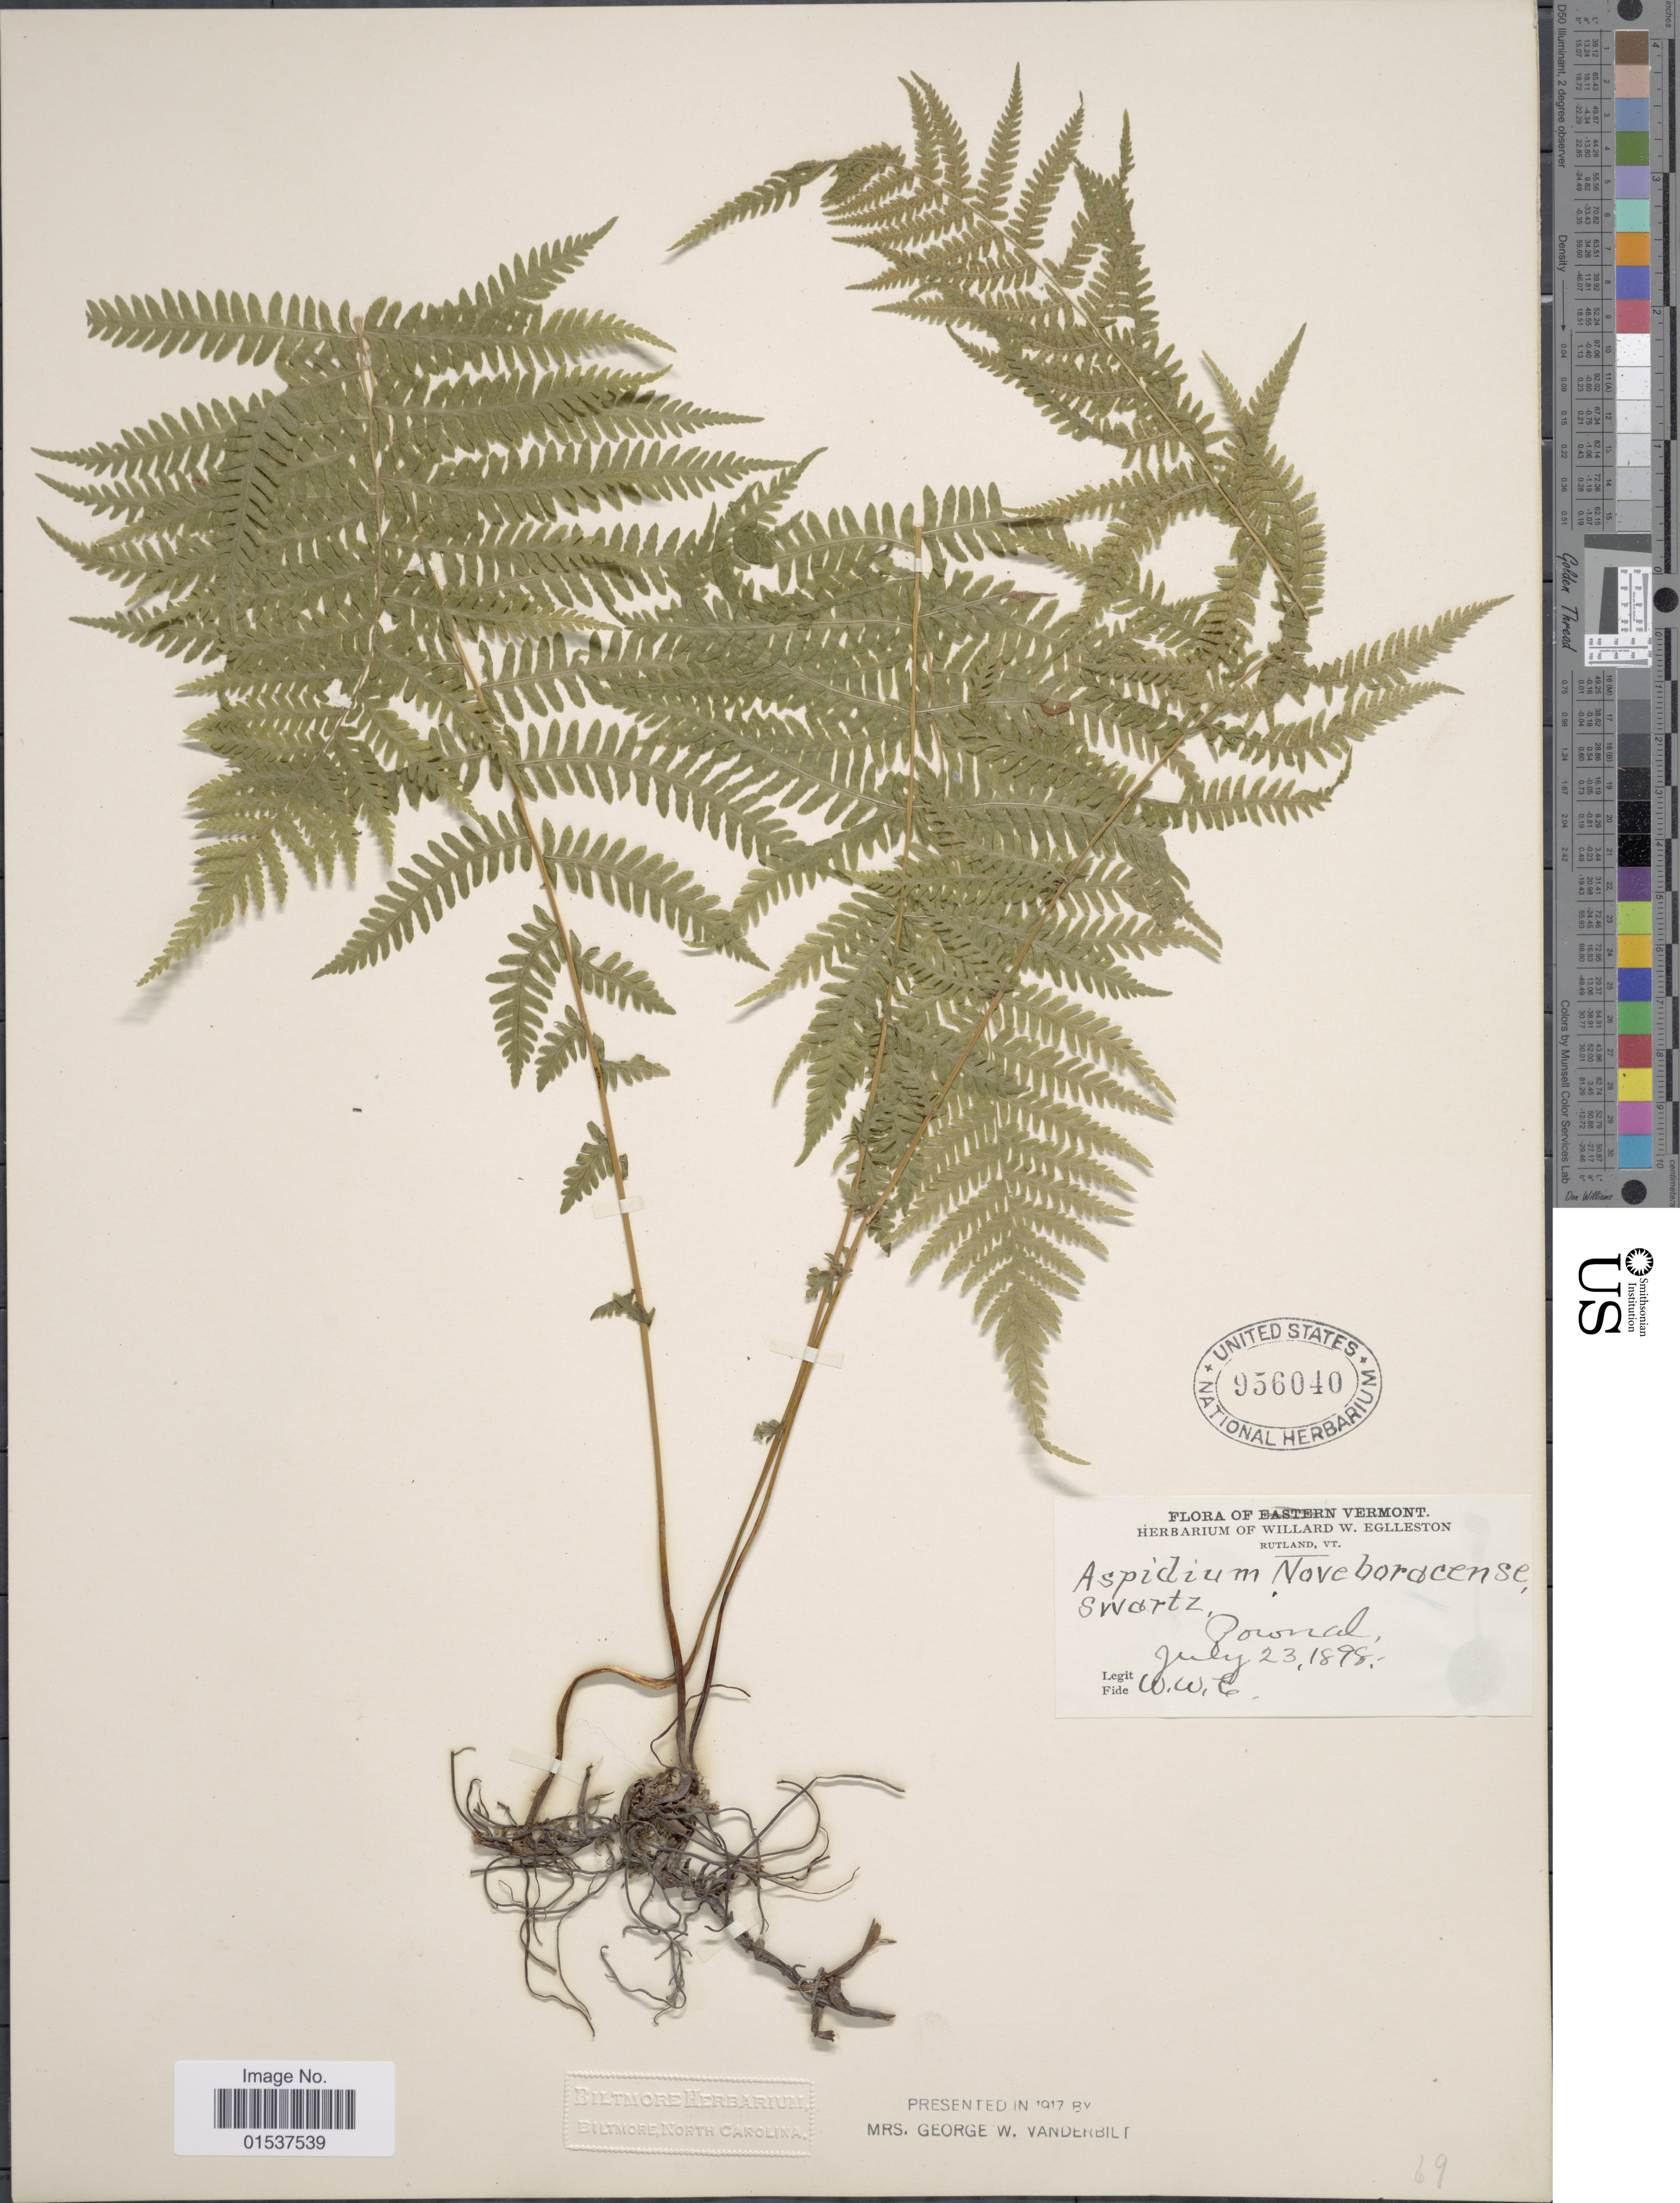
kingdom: Plantae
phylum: Tracheophyta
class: Polypodiopsida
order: Polypodiales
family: Thelypteridaceae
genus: Parathelypteris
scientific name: Parathelypteris noveboracensis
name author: (L.) Ching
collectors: W. W. Eggleston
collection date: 1898-07-23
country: United States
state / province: Vermont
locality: Pownal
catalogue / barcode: US 956040